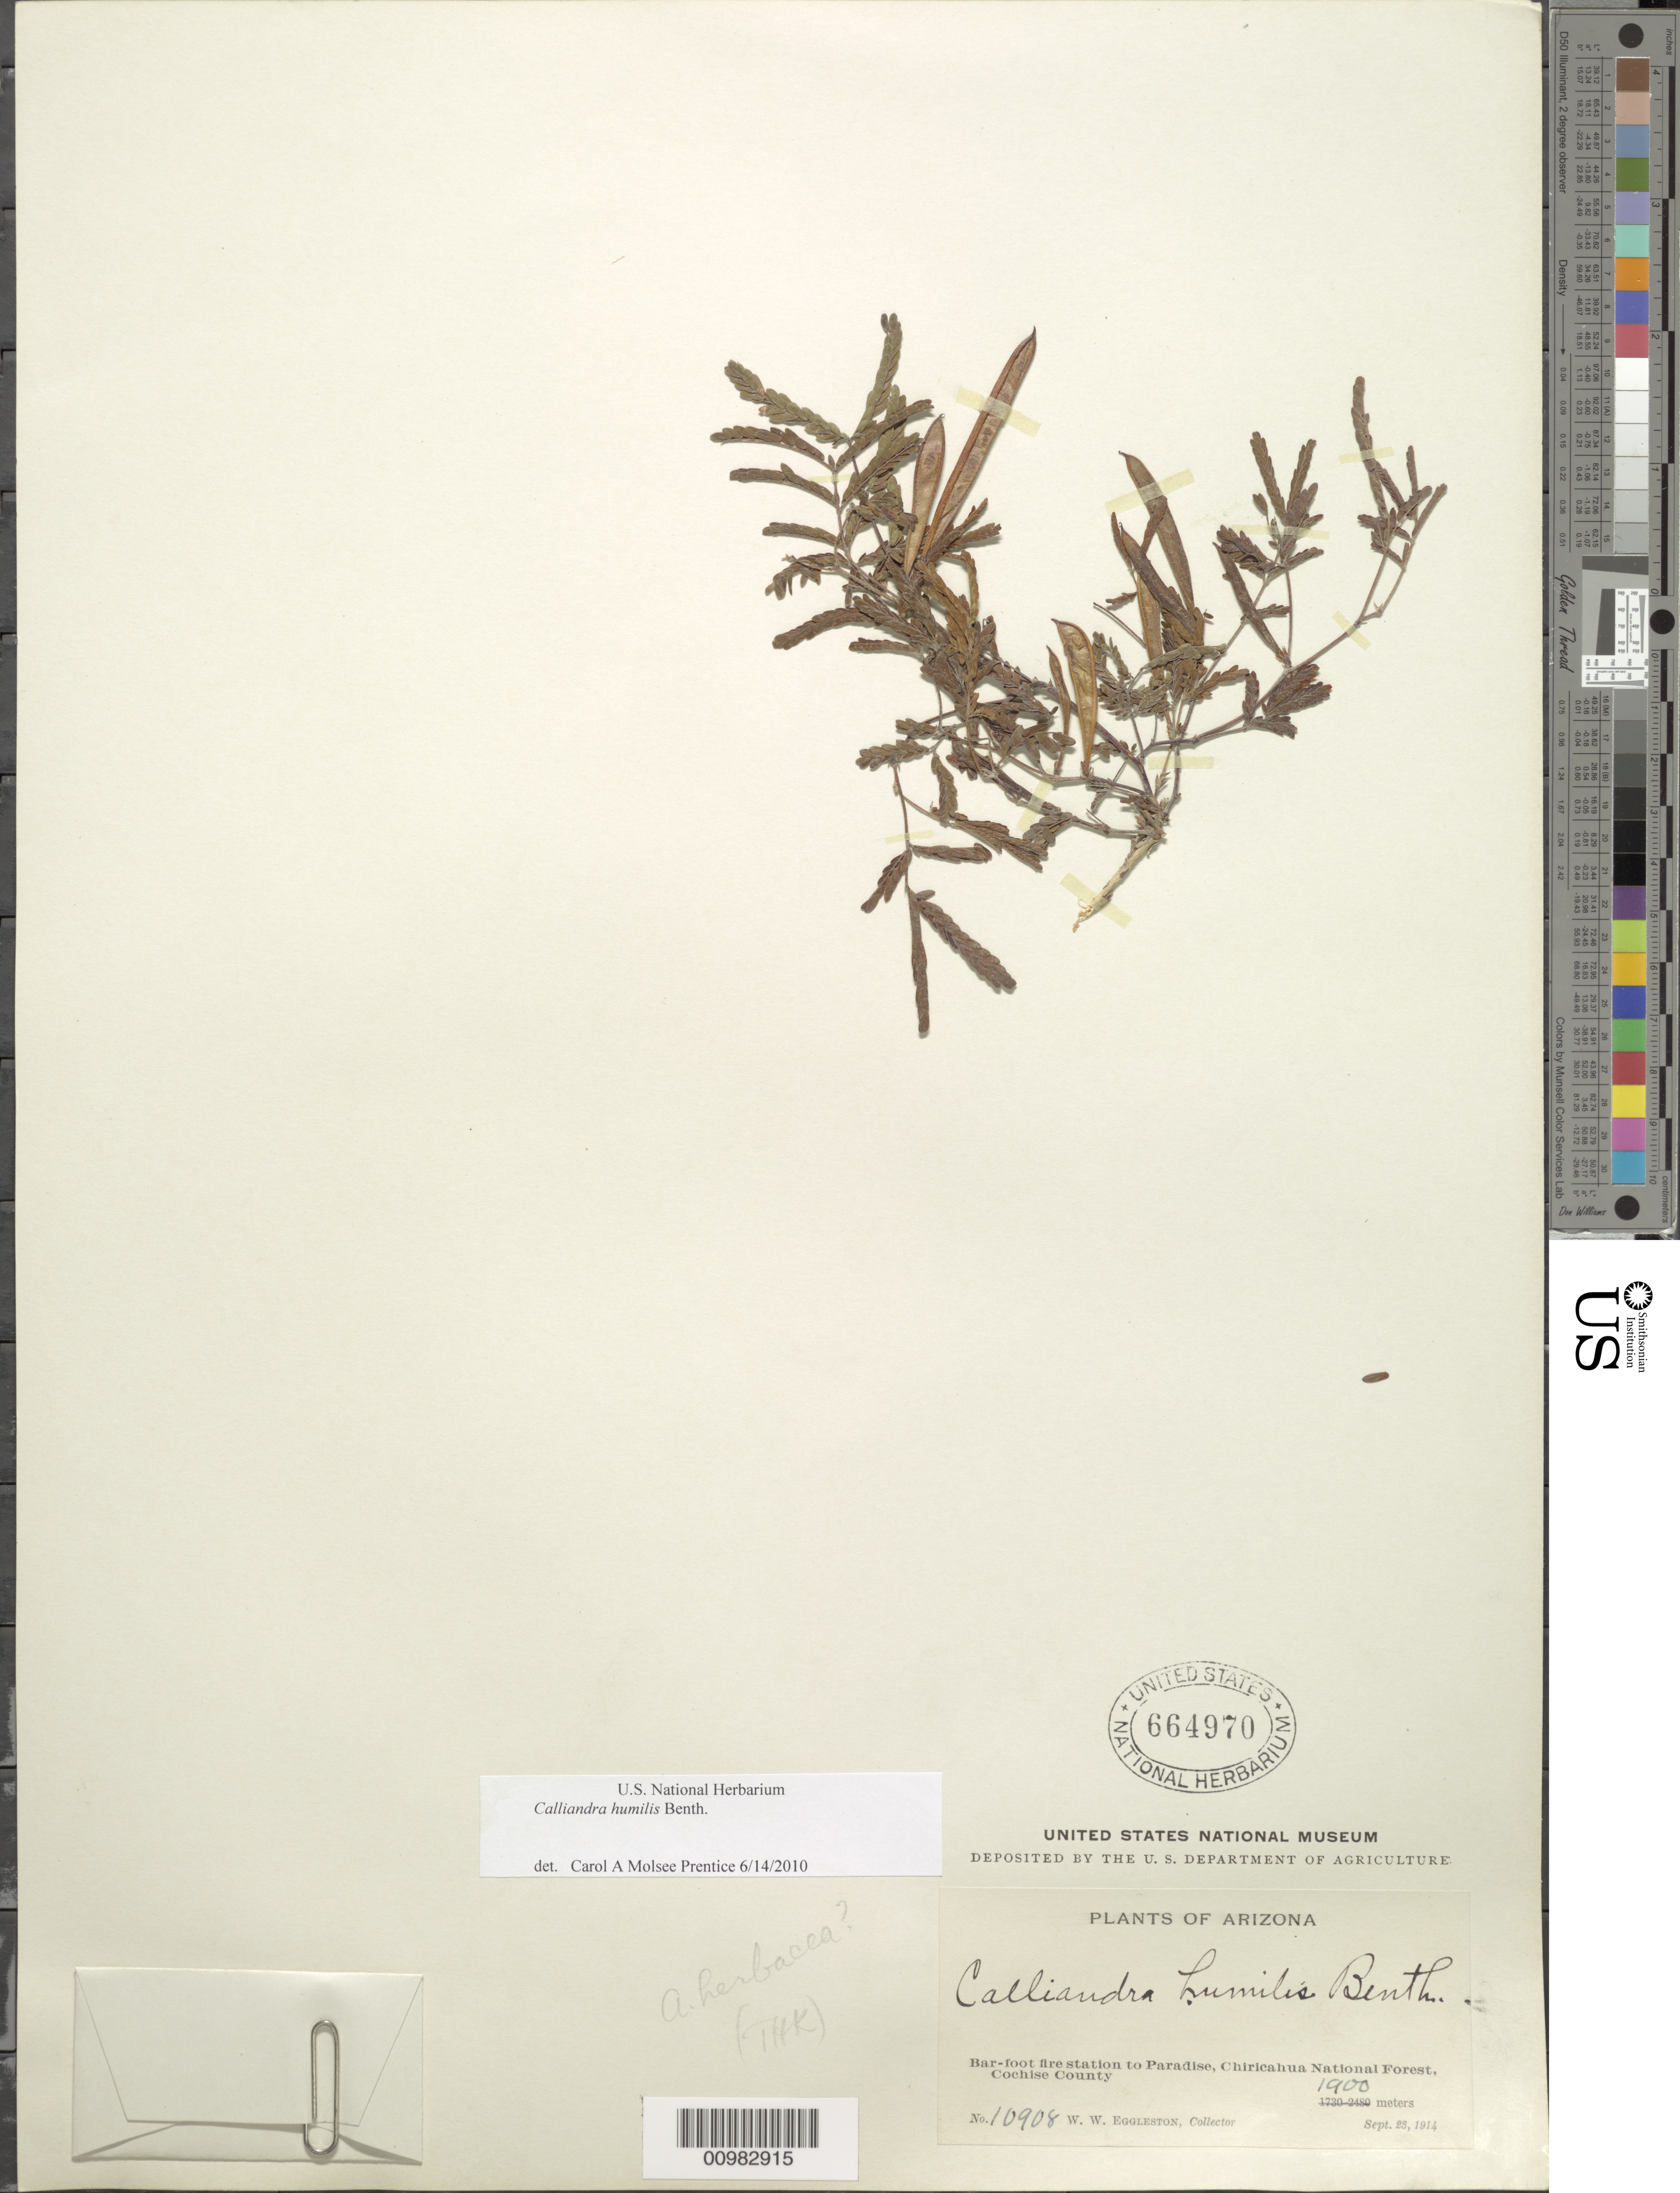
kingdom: Plantae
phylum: Tracheophyta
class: Magnoliopsida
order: Fabales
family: Fabaceae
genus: Calliandra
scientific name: Calliandra humilis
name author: Benth.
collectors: W. W. Eggleston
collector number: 10908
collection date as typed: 23 Sep 1914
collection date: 1914-09-23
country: United States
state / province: Arizona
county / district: Cochise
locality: Bar-foot fire station to Paradise, Chiricahua National Forest.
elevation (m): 1900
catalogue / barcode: US 664970